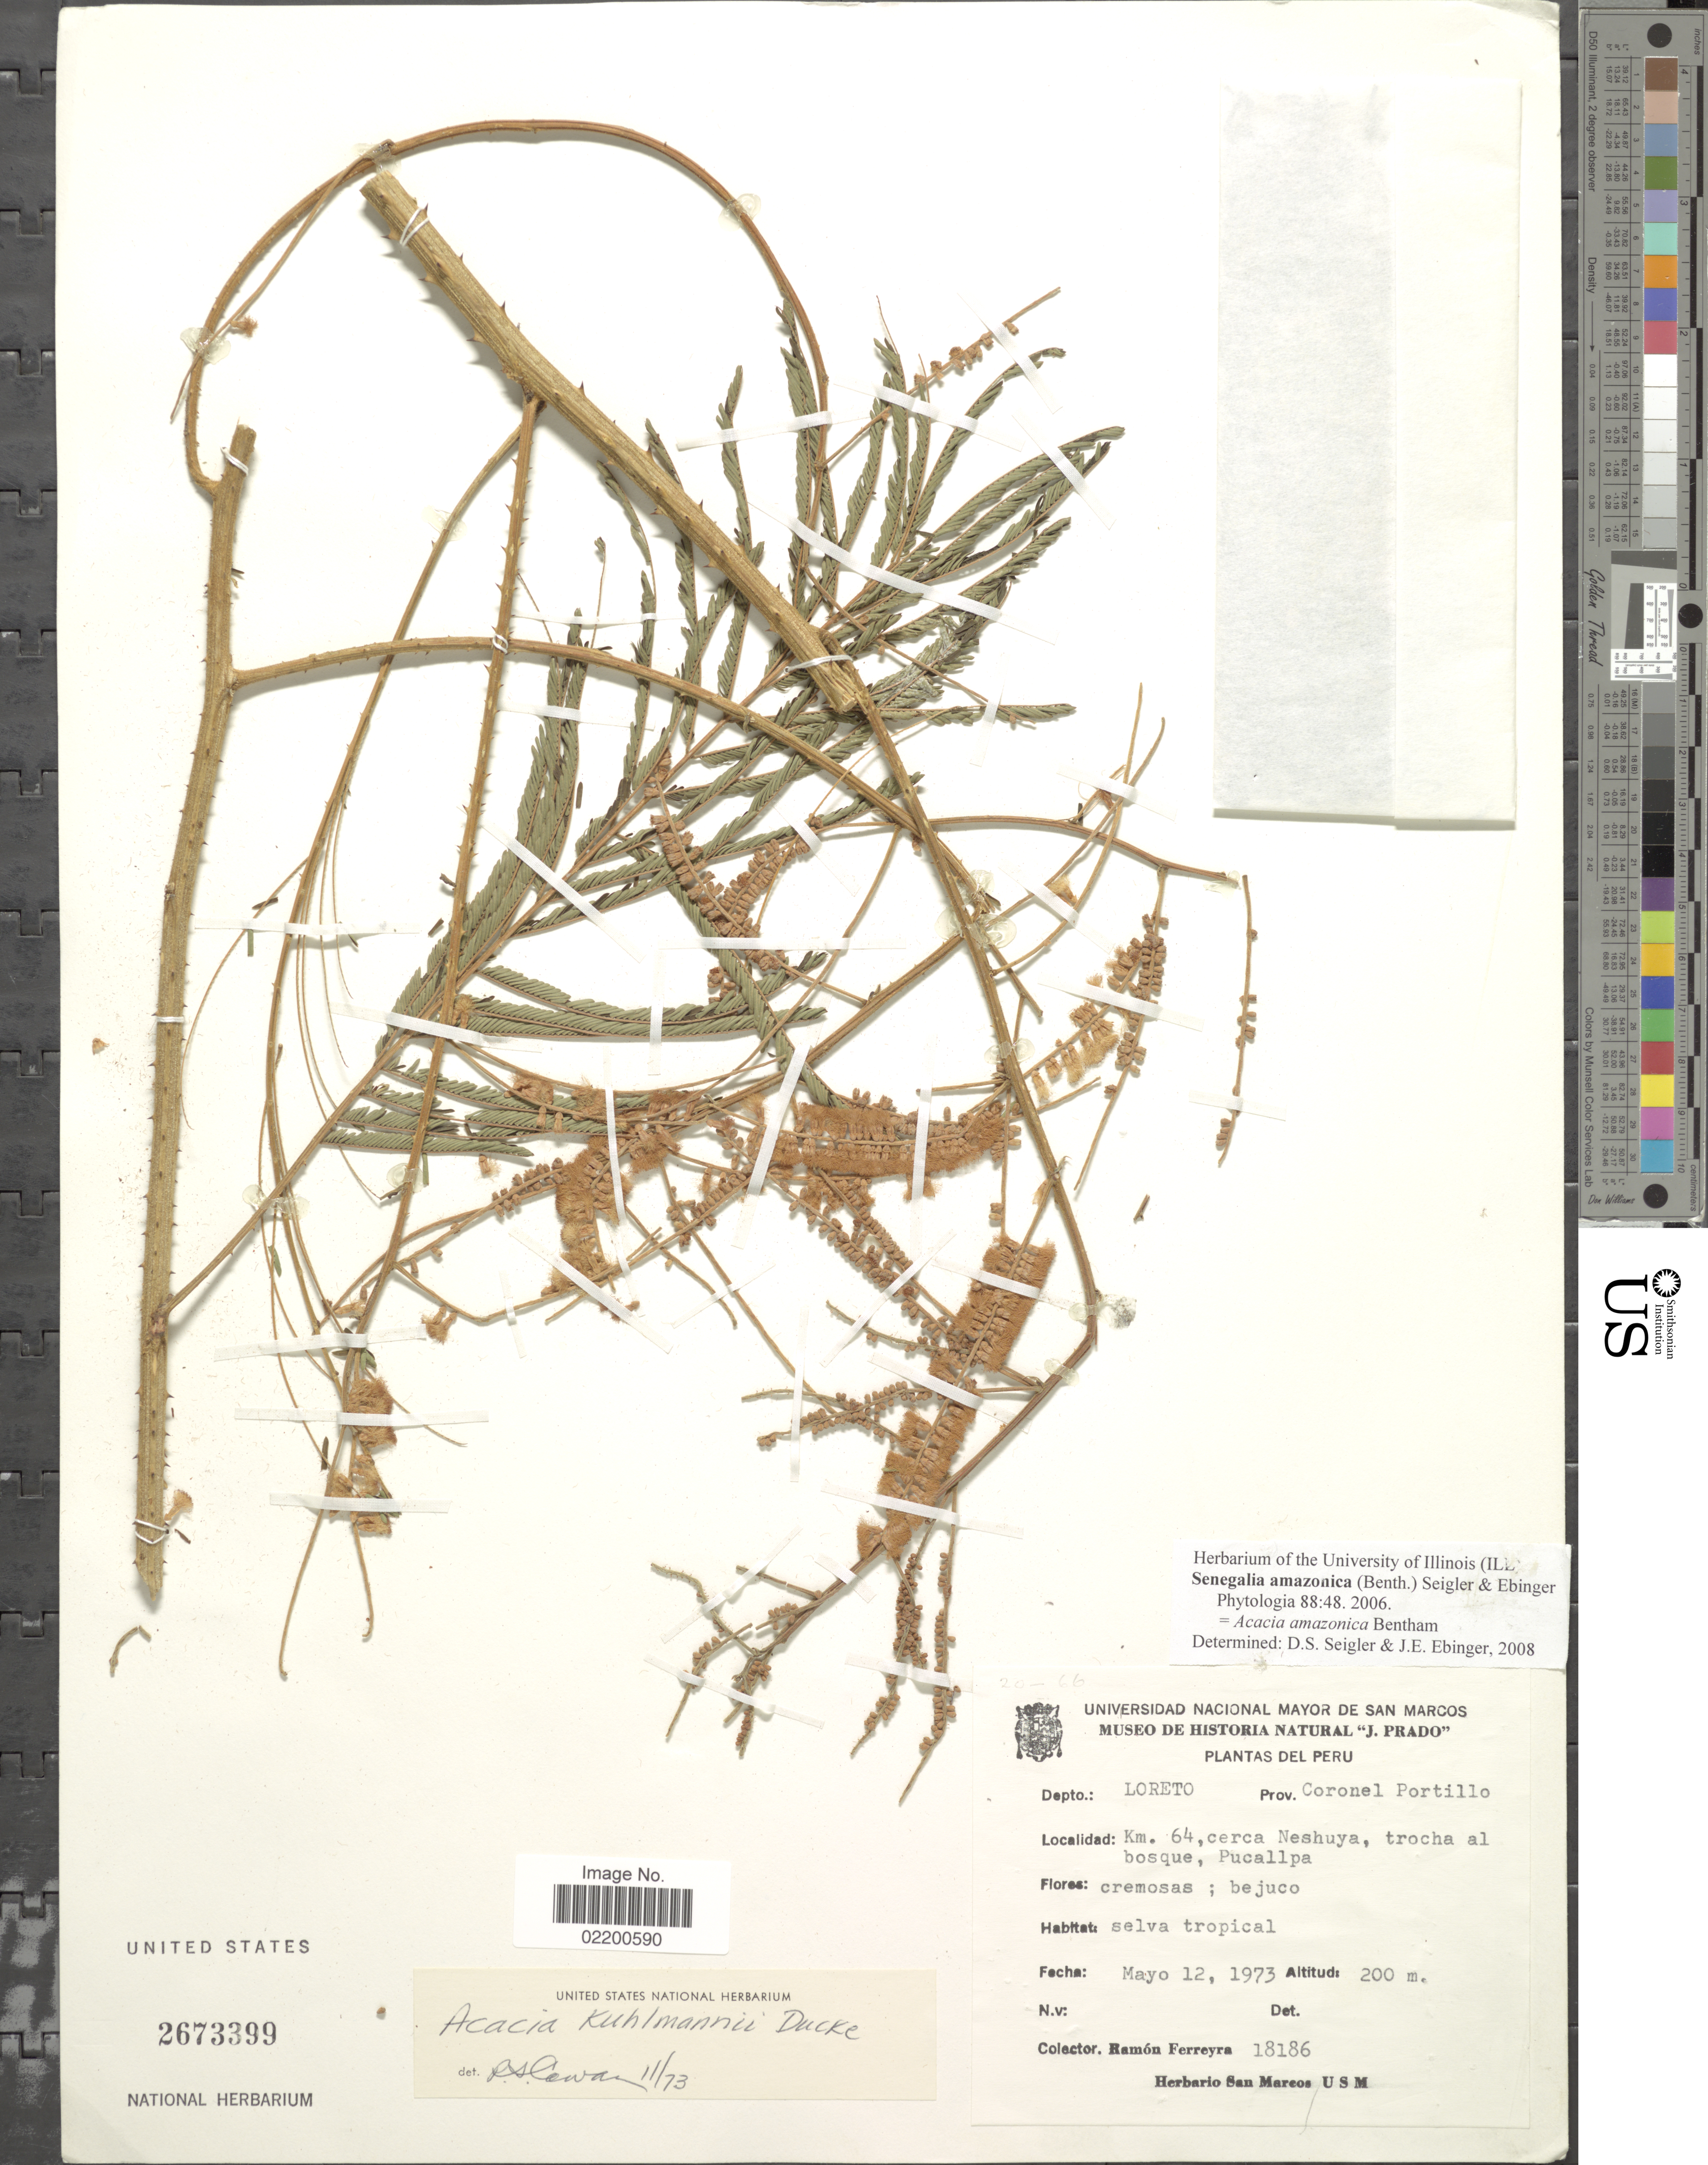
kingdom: Plantae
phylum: Tracheophyta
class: Magnoliopsida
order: Fabales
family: Fabaceae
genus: Senegalia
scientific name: Senegalia amazonica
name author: Seigler & Ebinger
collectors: R. A. Ferreyra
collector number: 18186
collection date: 1973-05-12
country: Peru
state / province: Loreto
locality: Depto.: Loreto, Prov. Coronel Portillo, Km. 64, cerca Neshuya, trocha al bosque, Pucallpa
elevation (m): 200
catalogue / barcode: US 2673399